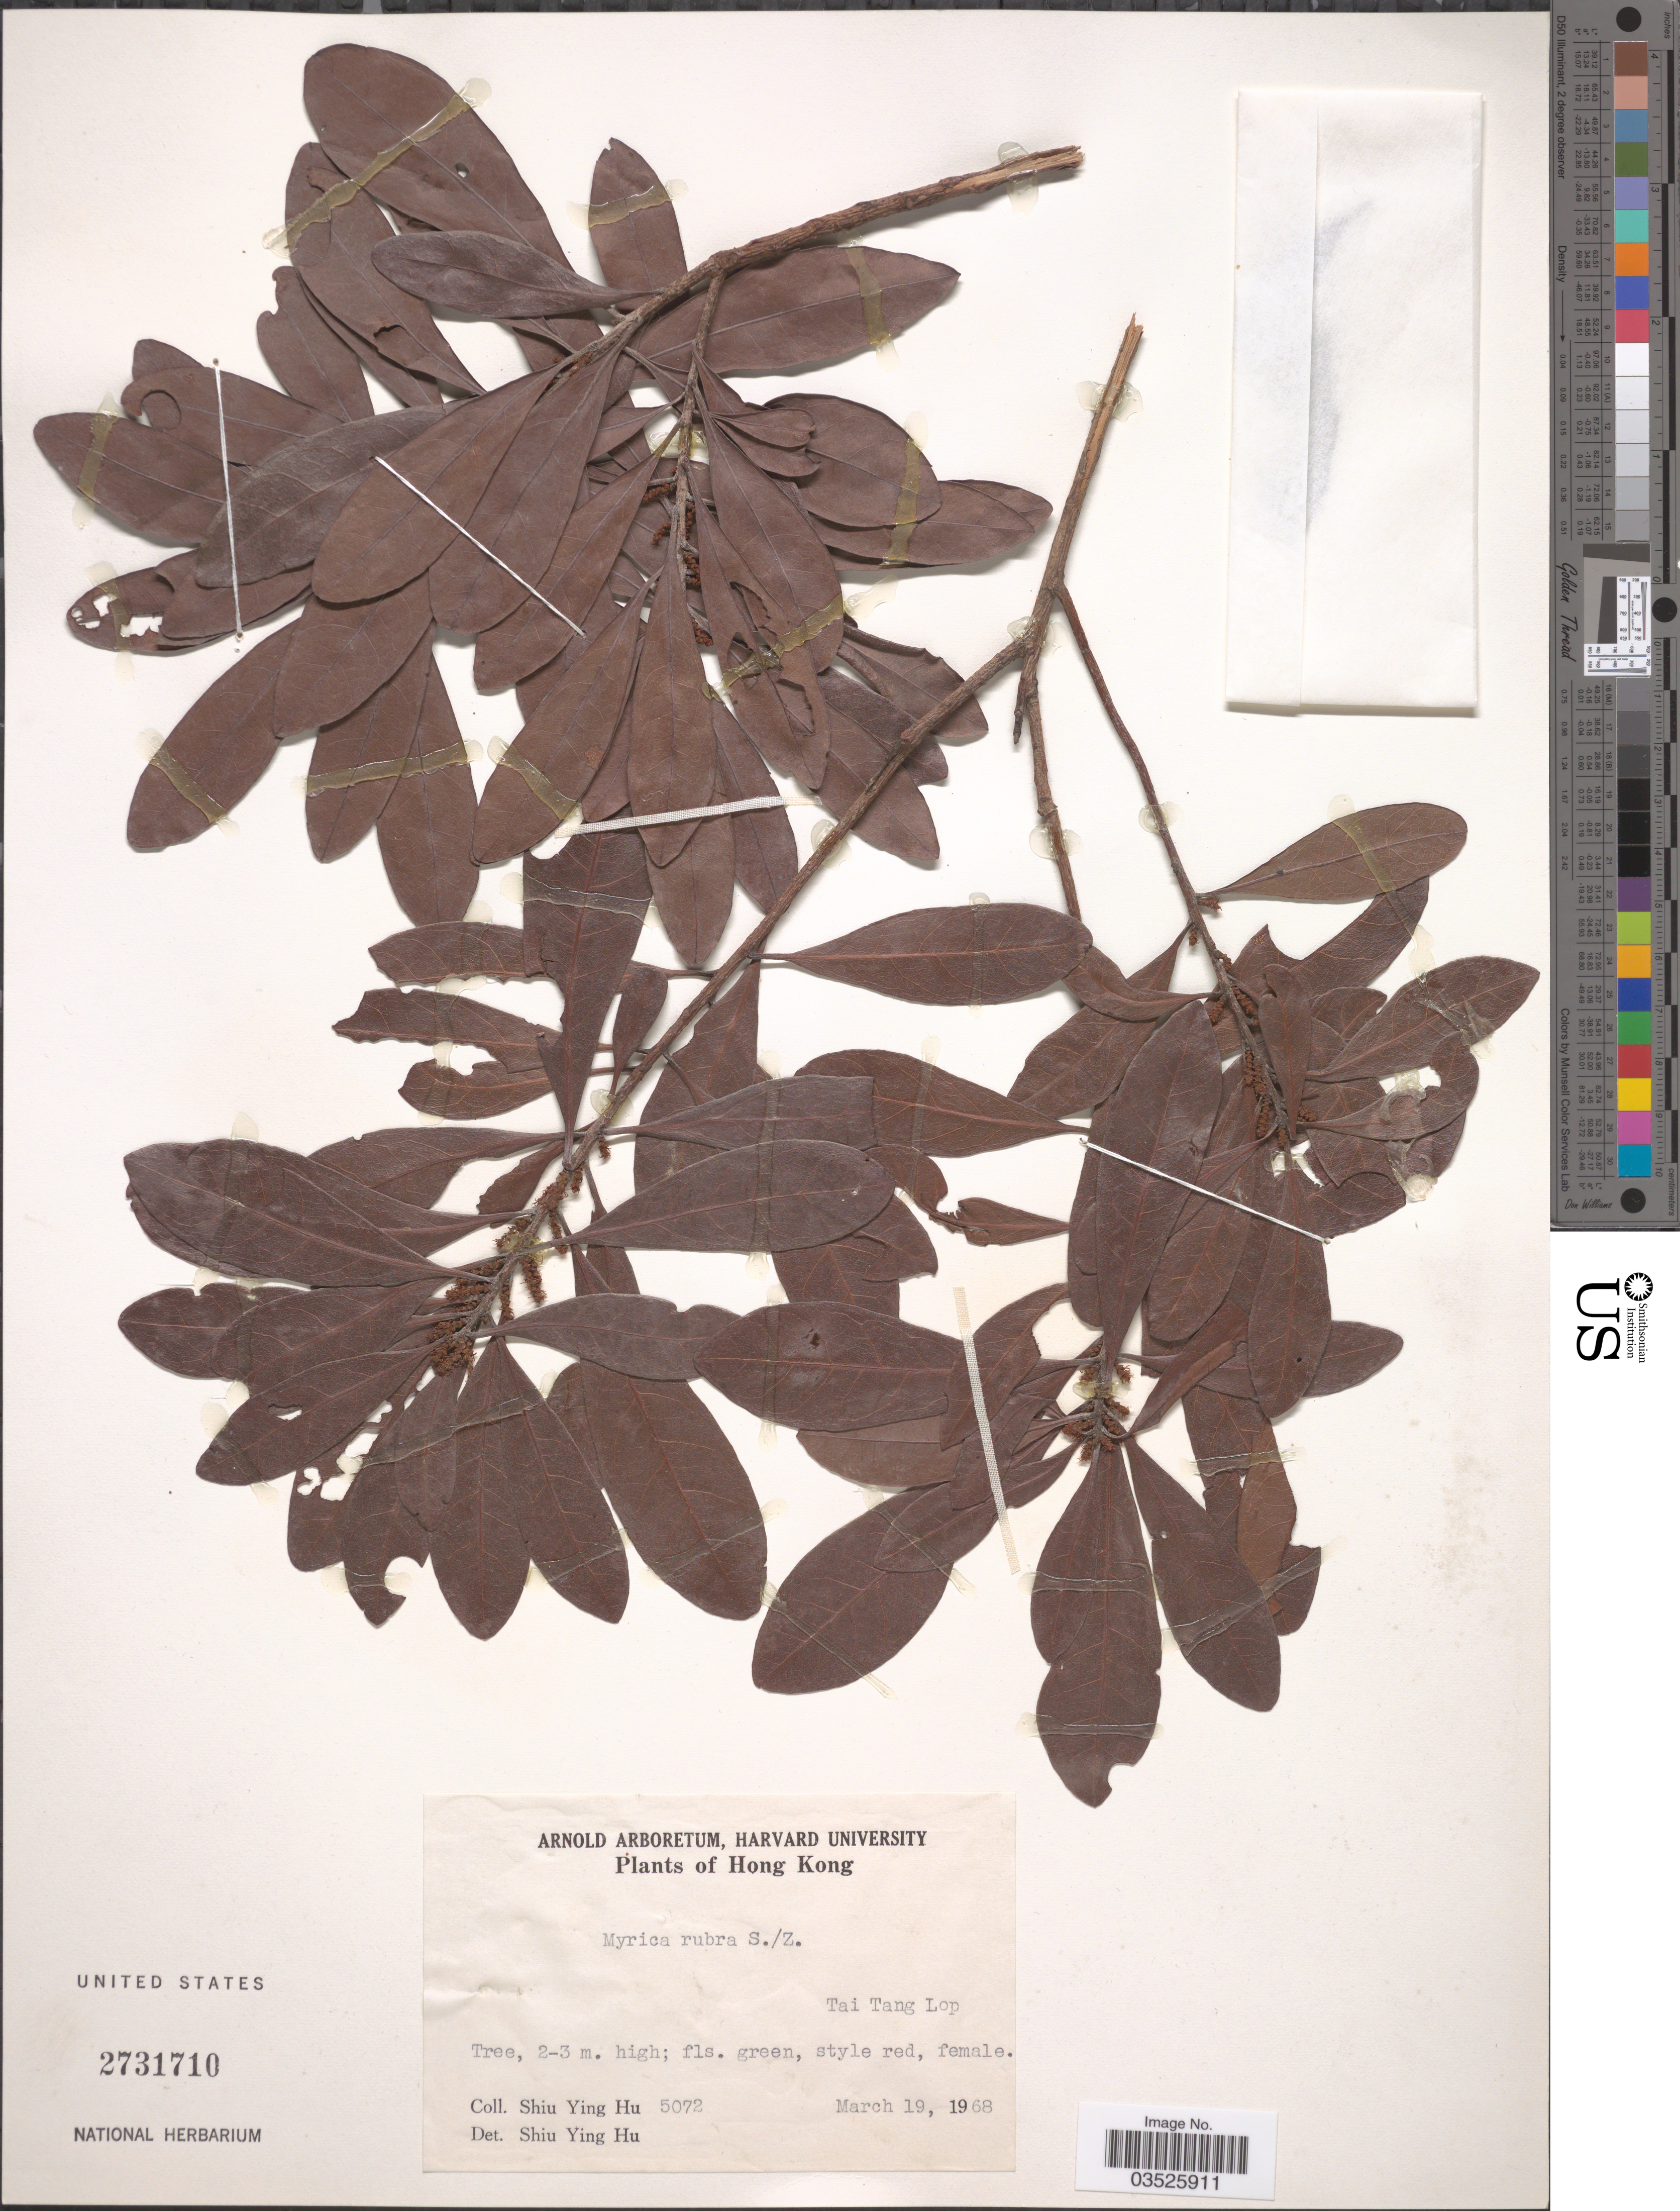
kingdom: Plantae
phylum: Tracheophyta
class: Magnoliopsida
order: Fagales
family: Myricaceae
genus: Morella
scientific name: Morella rubra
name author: Lour.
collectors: S. Y. Hu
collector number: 5072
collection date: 1968-03-19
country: China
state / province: Hong Kong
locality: Tai Tang Lop.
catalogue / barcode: US 2731710